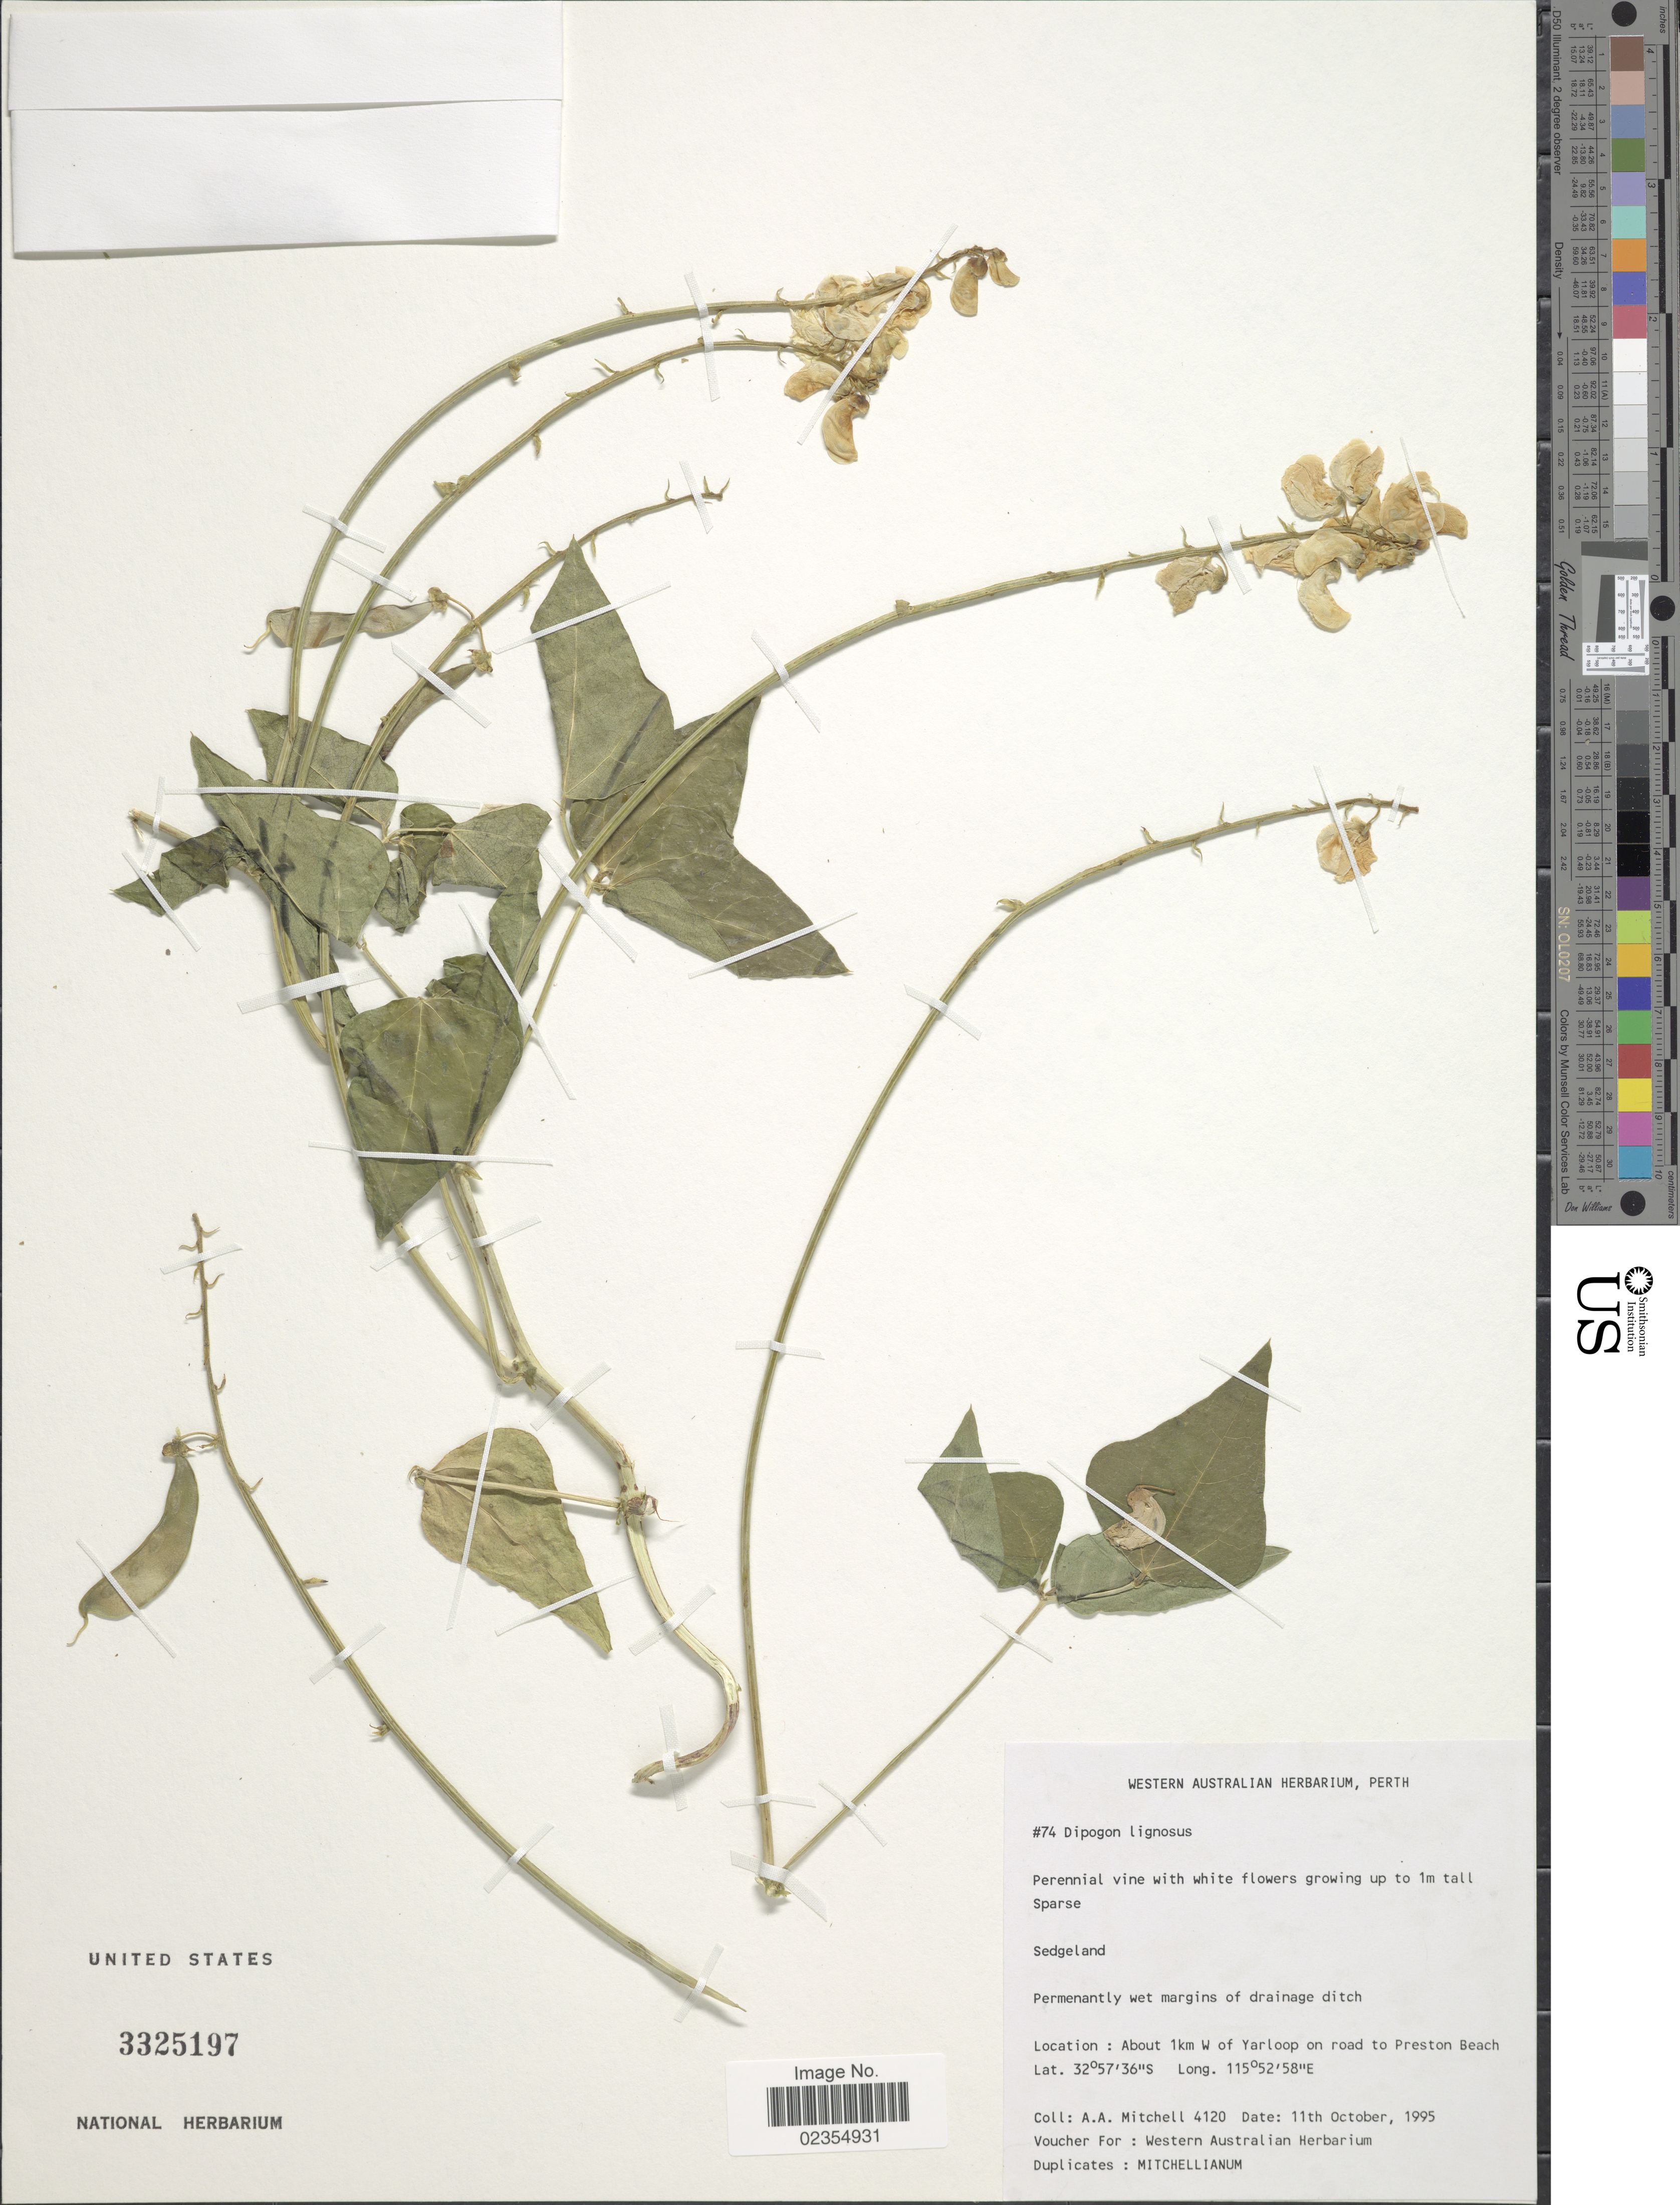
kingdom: Plantae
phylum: Tracheophyta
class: Magnoliopsida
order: Fabales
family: Fabaceae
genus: Dipogon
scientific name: Dipogon lignosus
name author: (L.) Verdc.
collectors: A. Mitchell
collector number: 4120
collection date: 1995-10-11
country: Australia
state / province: Western Australia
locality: Sedgeland, wet margins of drainage ditch, about 1km W of Yarloop on road to Preston Beach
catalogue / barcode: US 3325197